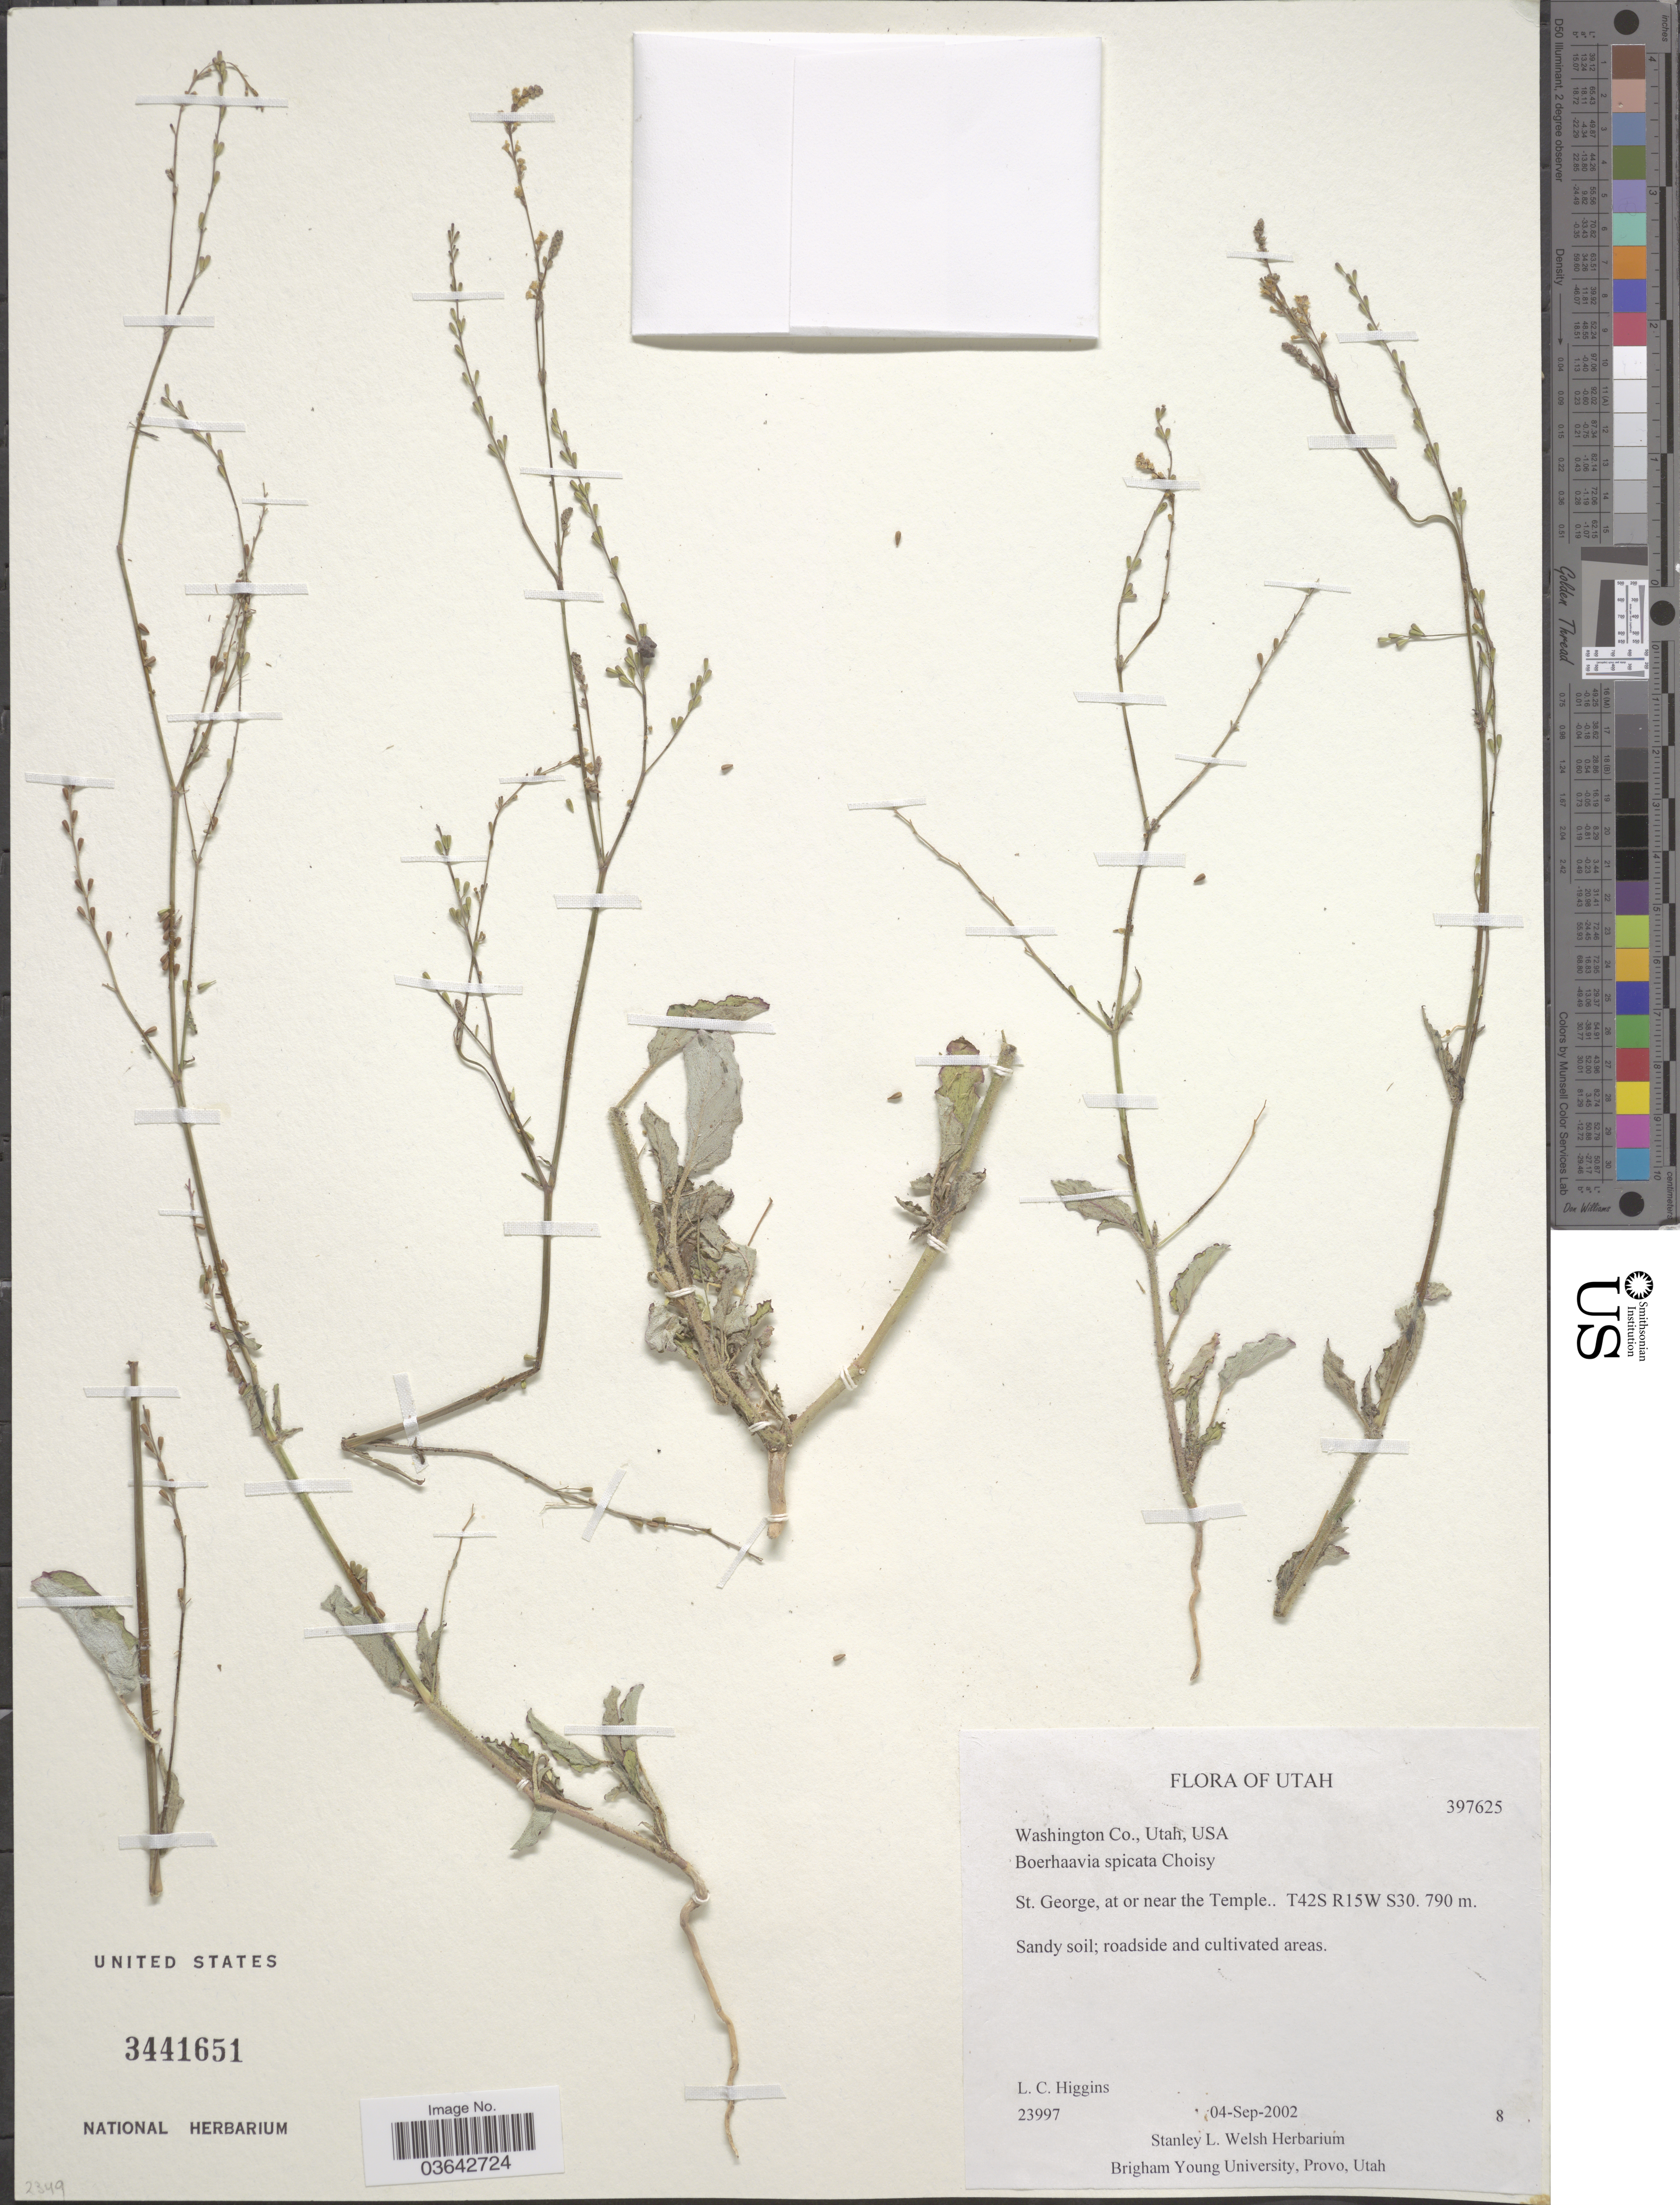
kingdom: Plantae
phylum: Tracheophyta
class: Magnoliopsida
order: Caryophyllales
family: Nyctaginaceae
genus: Boerhavia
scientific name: Boerhavia spicata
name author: Choisy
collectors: L. Higgins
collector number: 23997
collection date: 2002-09-04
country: United States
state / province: Utah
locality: Washington Co. St. George, at or near the Temple. T42S R15W S30.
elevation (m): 790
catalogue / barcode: US 3441651